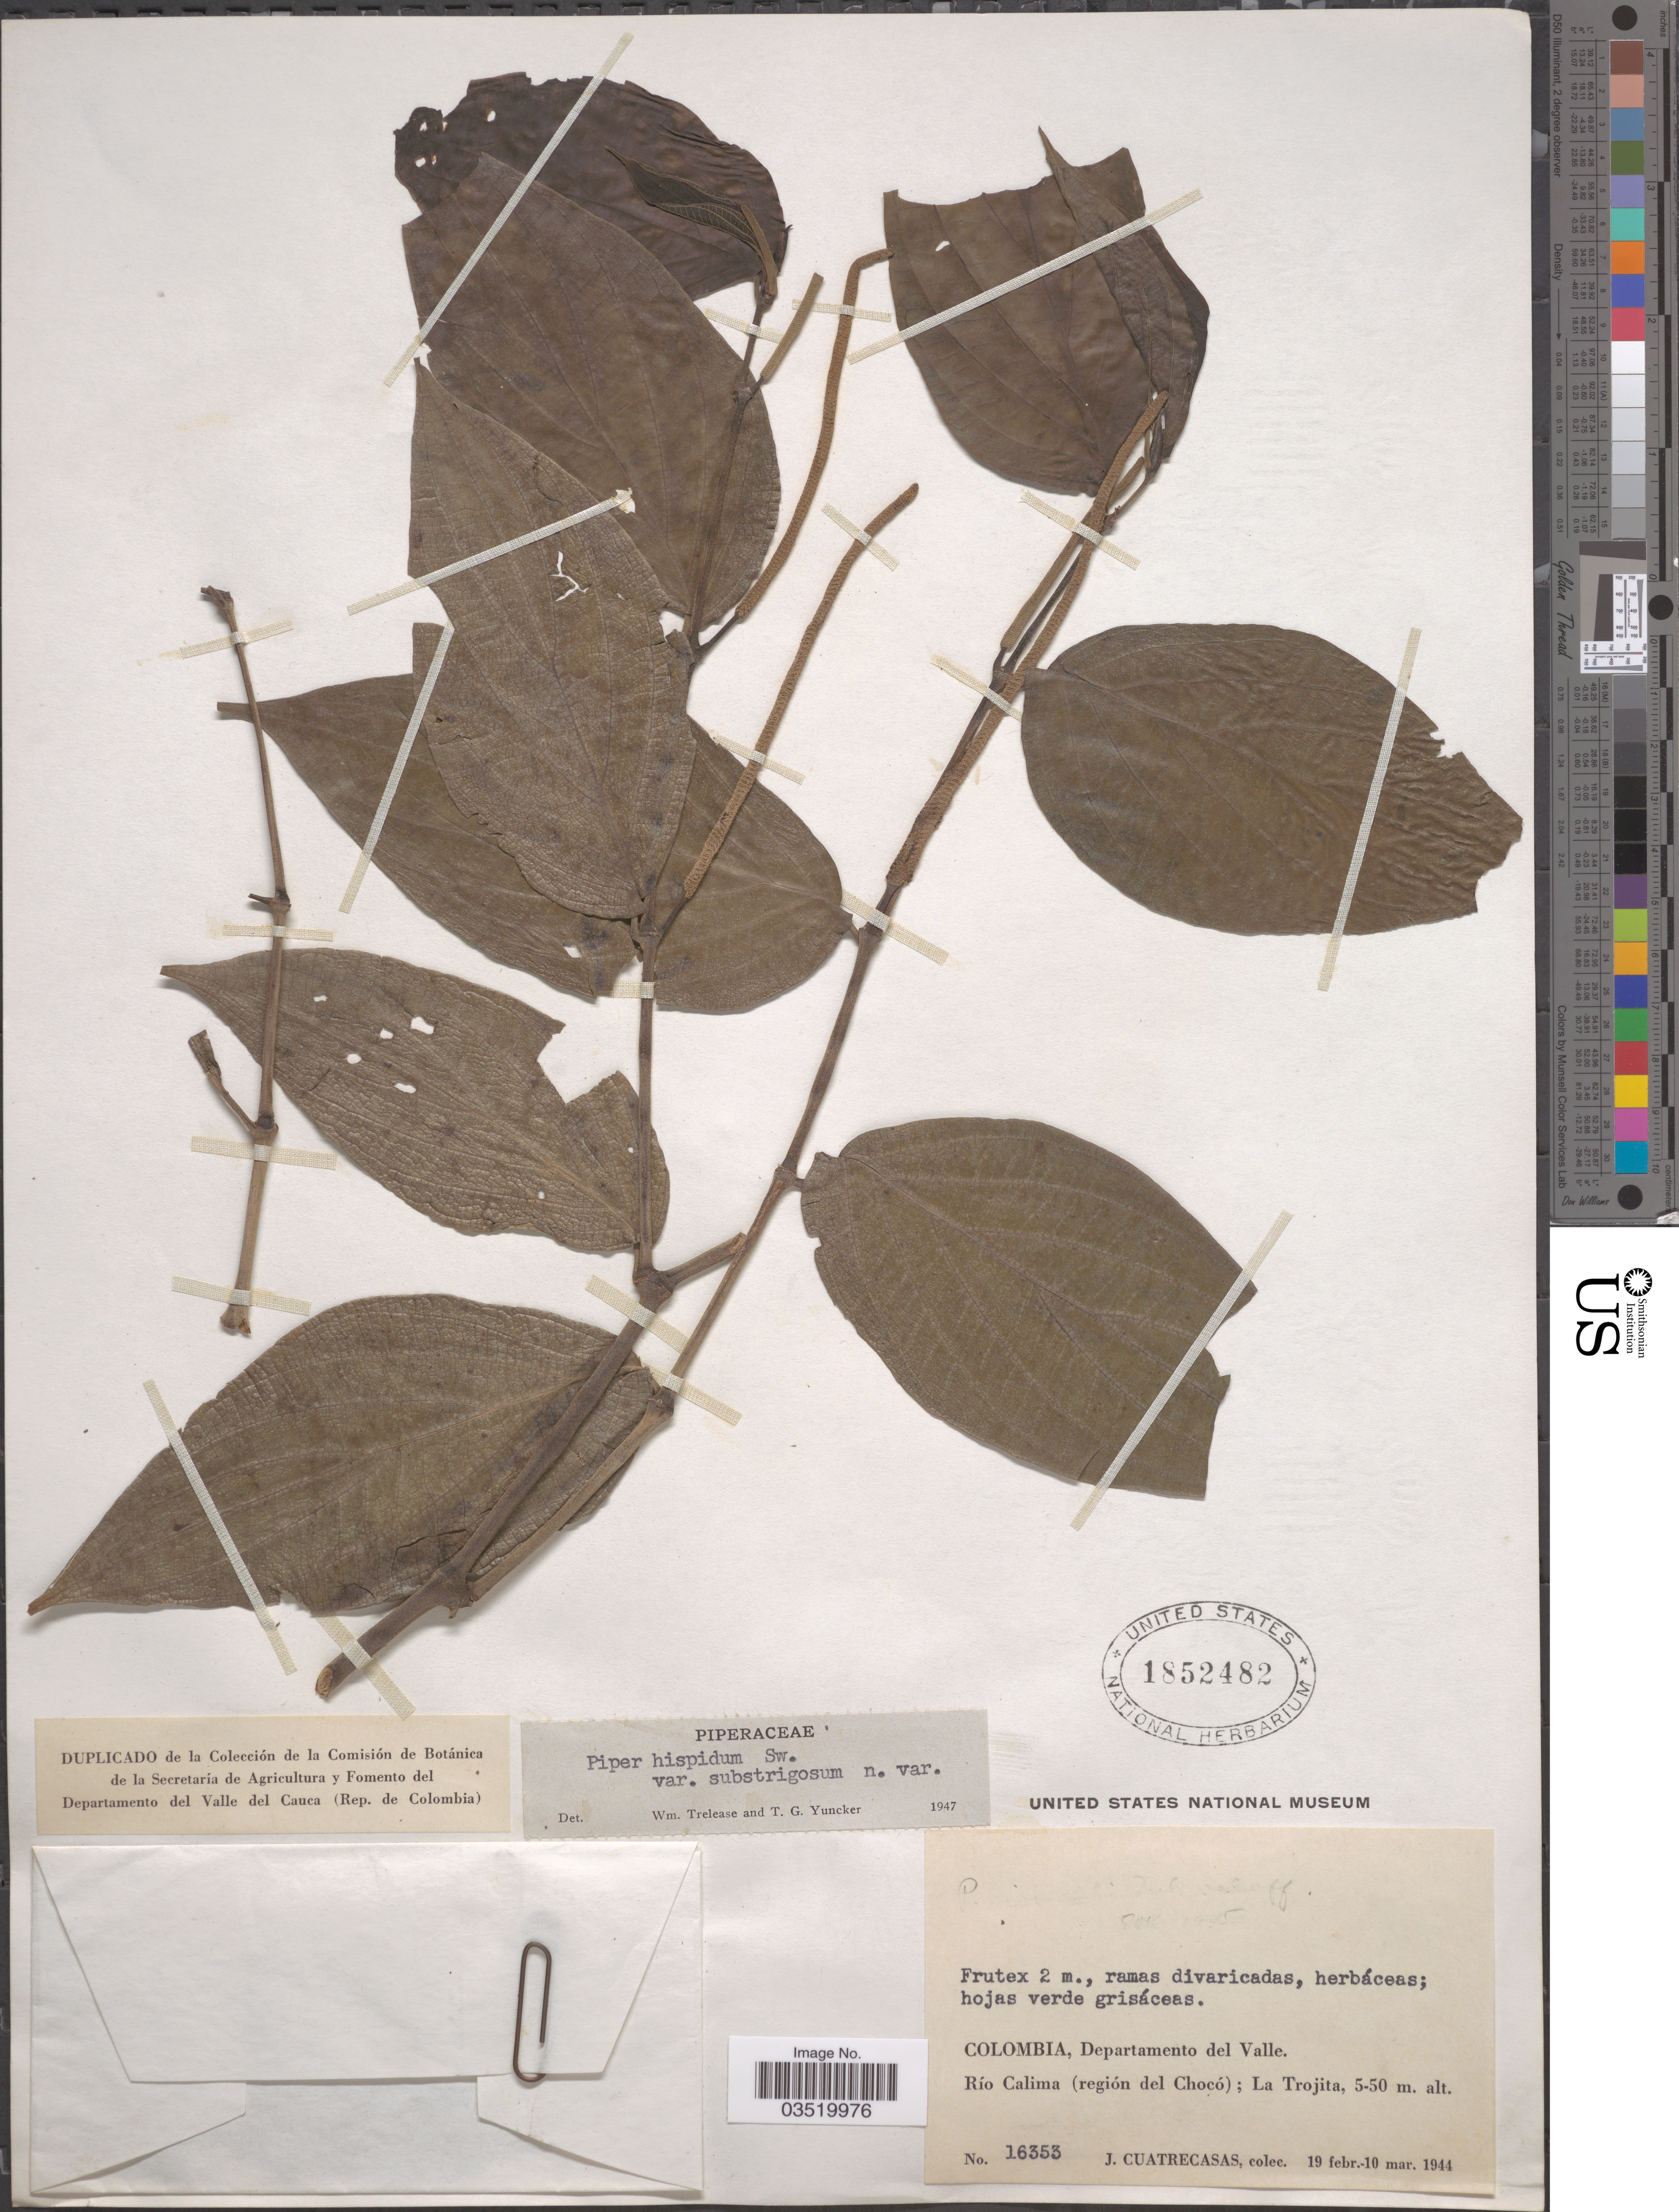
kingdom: Plantae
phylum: Tracheophyta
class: Magnoliopsida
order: Piperales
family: Piperaceae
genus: Piper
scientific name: Piper hispidum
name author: Sw.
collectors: J. Cuatrecasas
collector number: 16353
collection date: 1944-02-19/1944-03-10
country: Colombia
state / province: Valle del Cauca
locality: Departamento del Valle. Río Calima (región del Chocó); La Trojita.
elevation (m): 5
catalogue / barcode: US 1852482